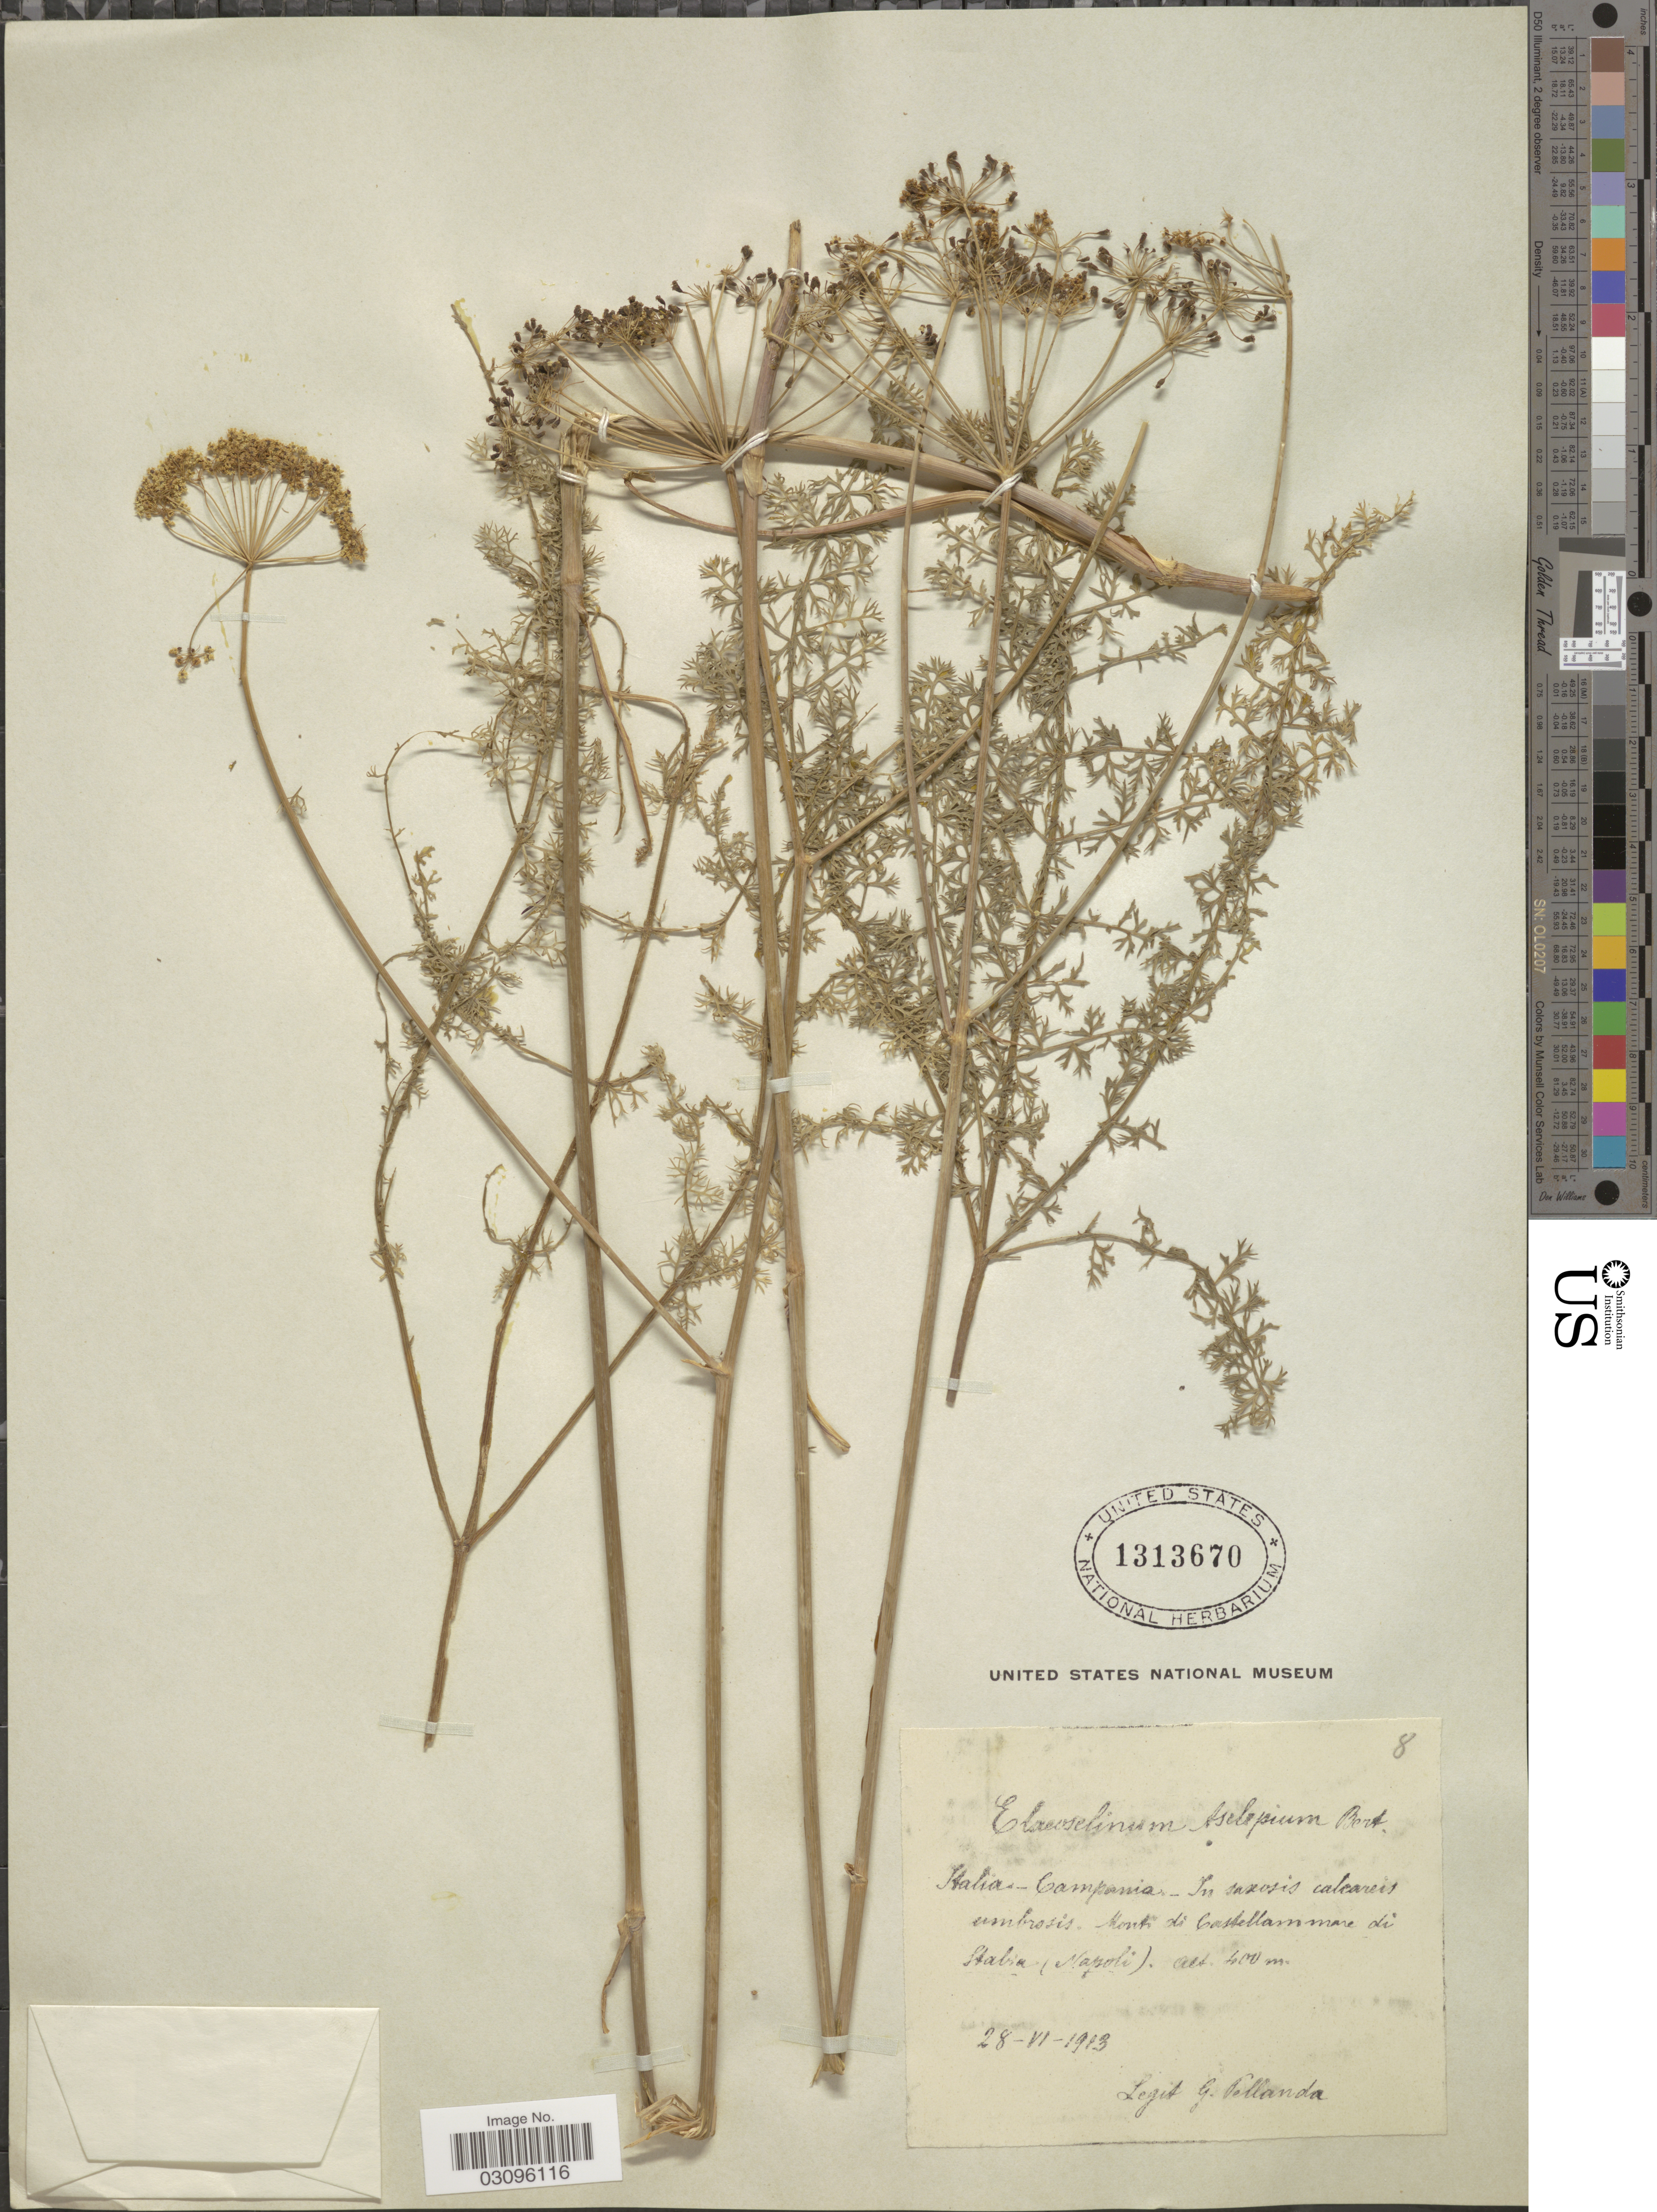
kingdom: Plantae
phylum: Tracheophyta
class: Magnoliopsida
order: Apiales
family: Apiaceae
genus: Elaeoselinum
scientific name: Elaeoselinum asclepium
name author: (L.) Bertol.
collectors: G. Pellanda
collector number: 8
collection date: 1913-06-28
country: Italy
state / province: Campania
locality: In saxosis calcareis umbrosis monte di Castellammare di Stabia (Napoli).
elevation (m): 400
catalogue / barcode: US 1313670